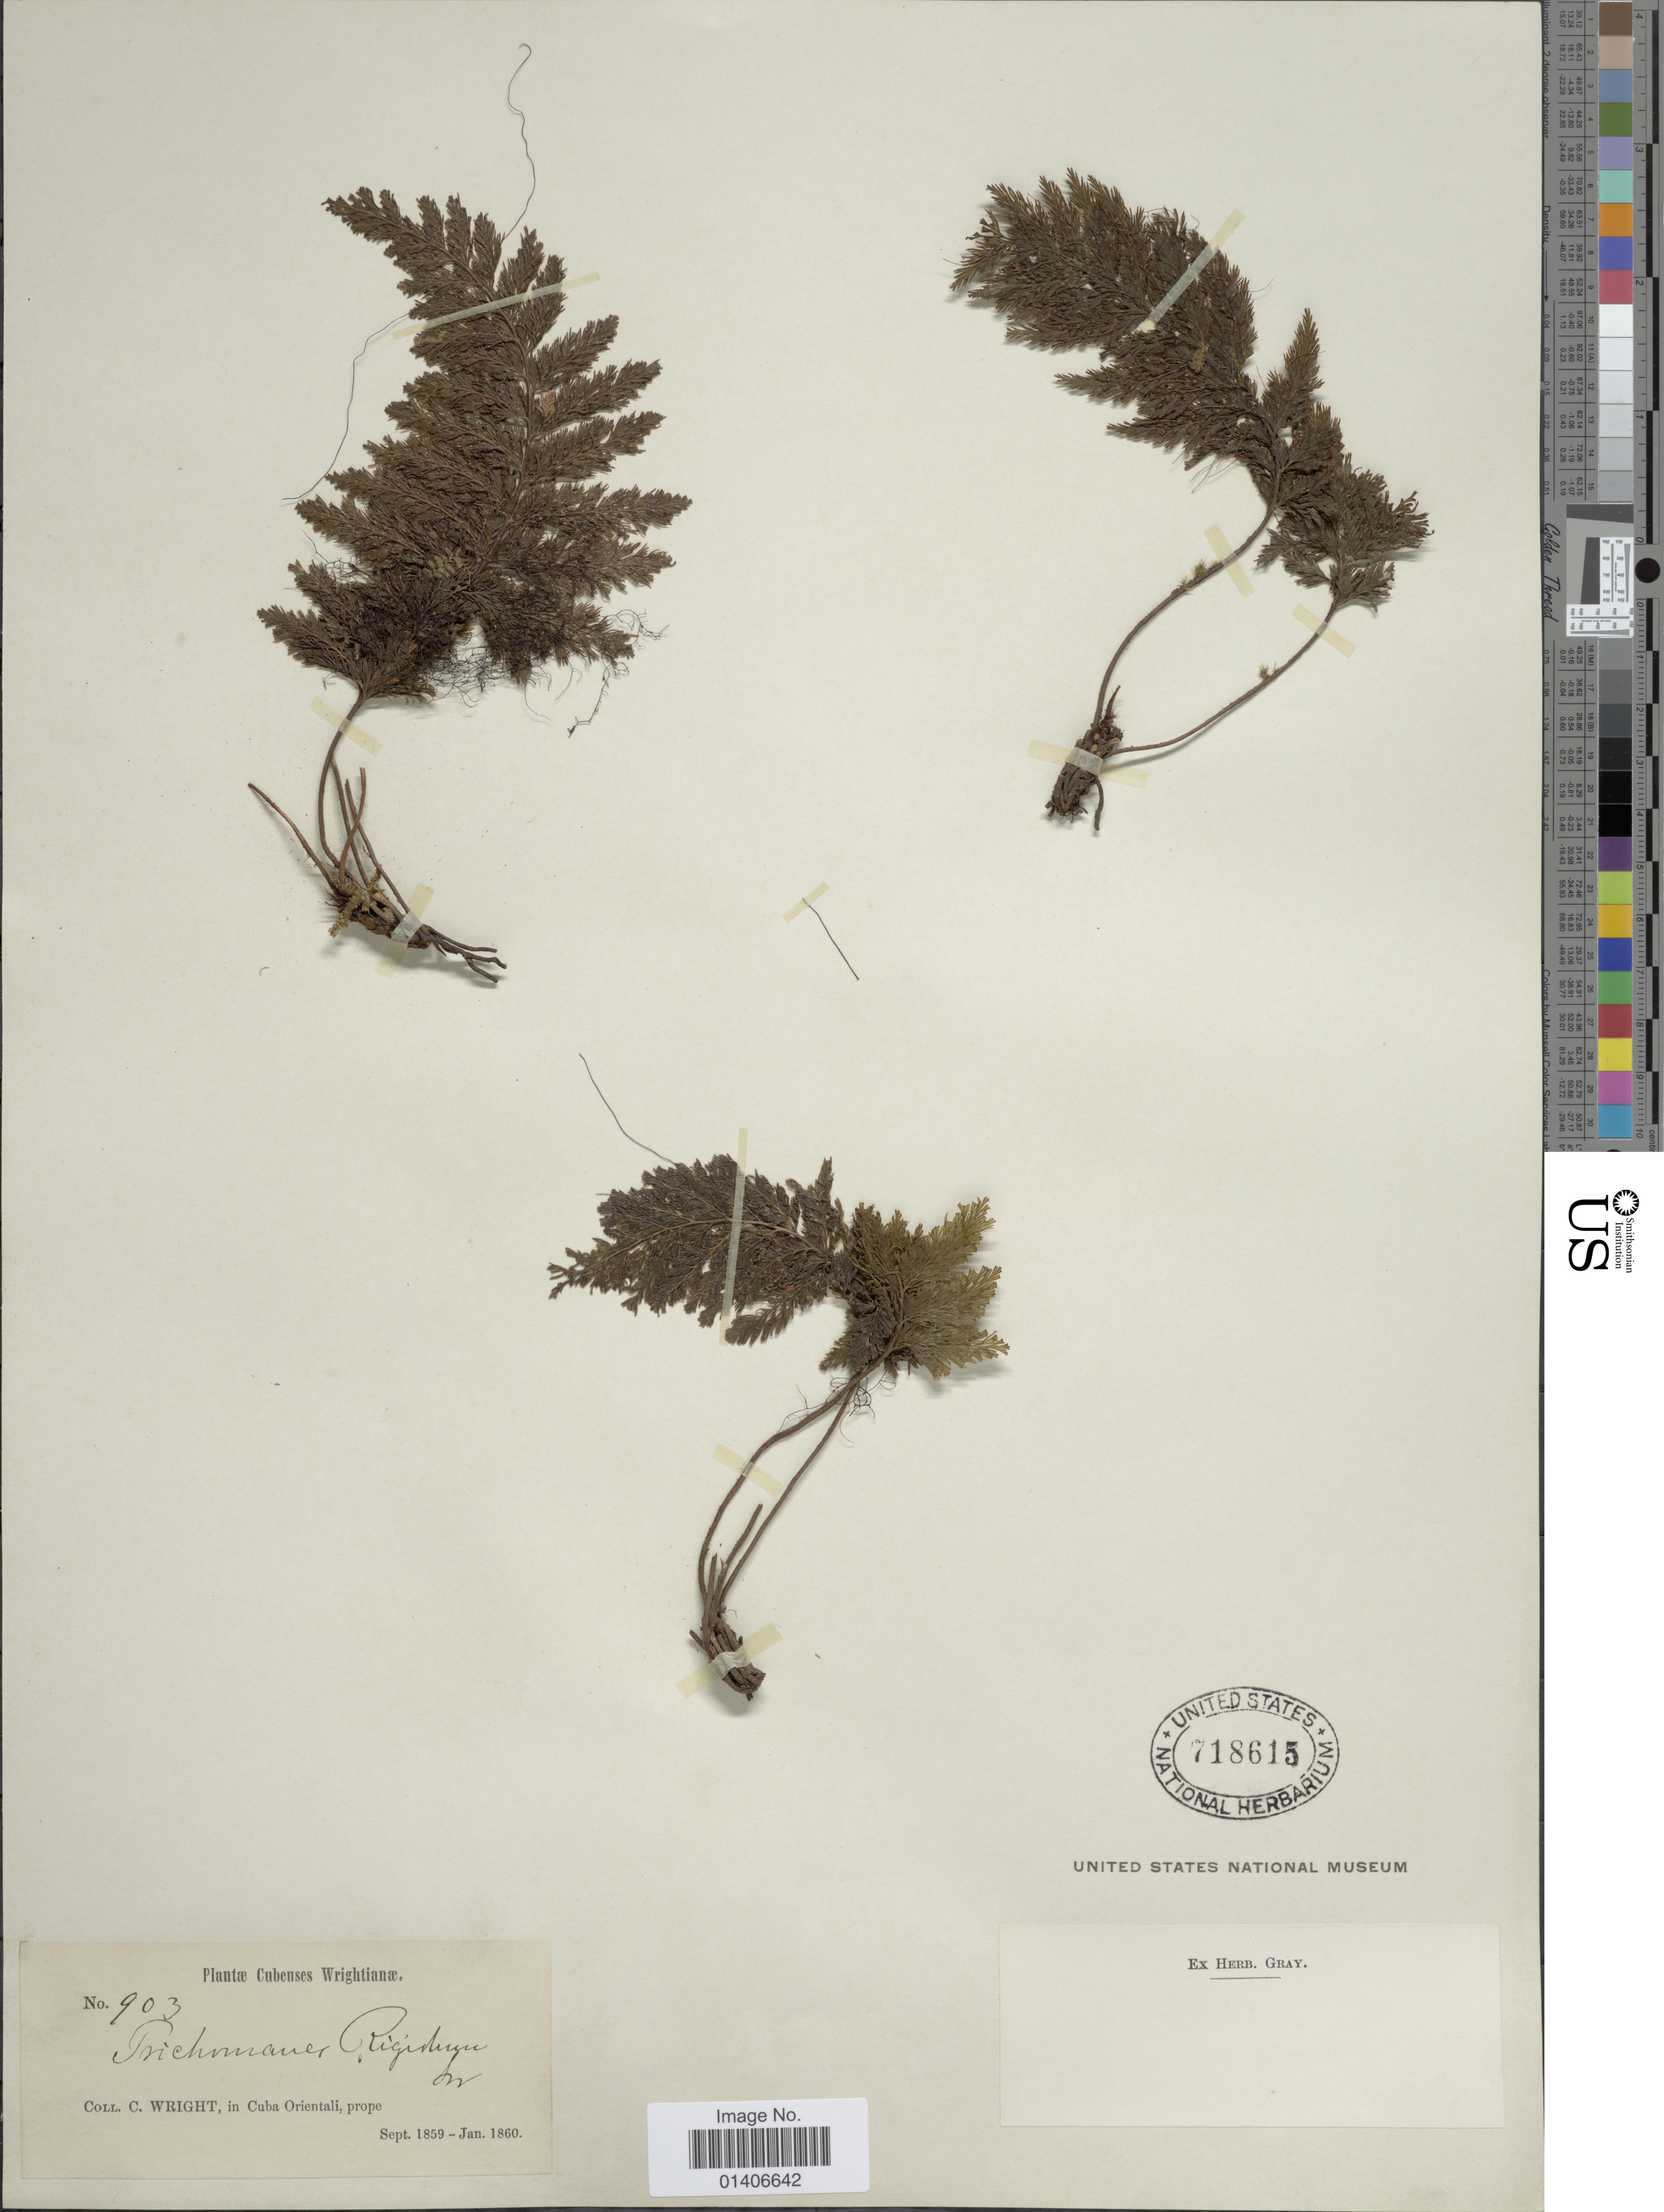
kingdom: Plantae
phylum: Tracheophyta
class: Polypodiopsida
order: Hymenophyllales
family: Hymenophyllaceae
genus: Abrodictyum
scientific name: Abrodictyum rigidum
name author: (Sw.) Ebihara & Dubuisson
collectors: C. Wright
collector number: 903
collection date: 1859-09/1860-01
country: Cuba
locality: In Cuba Orientali prope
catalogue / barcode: US 718615